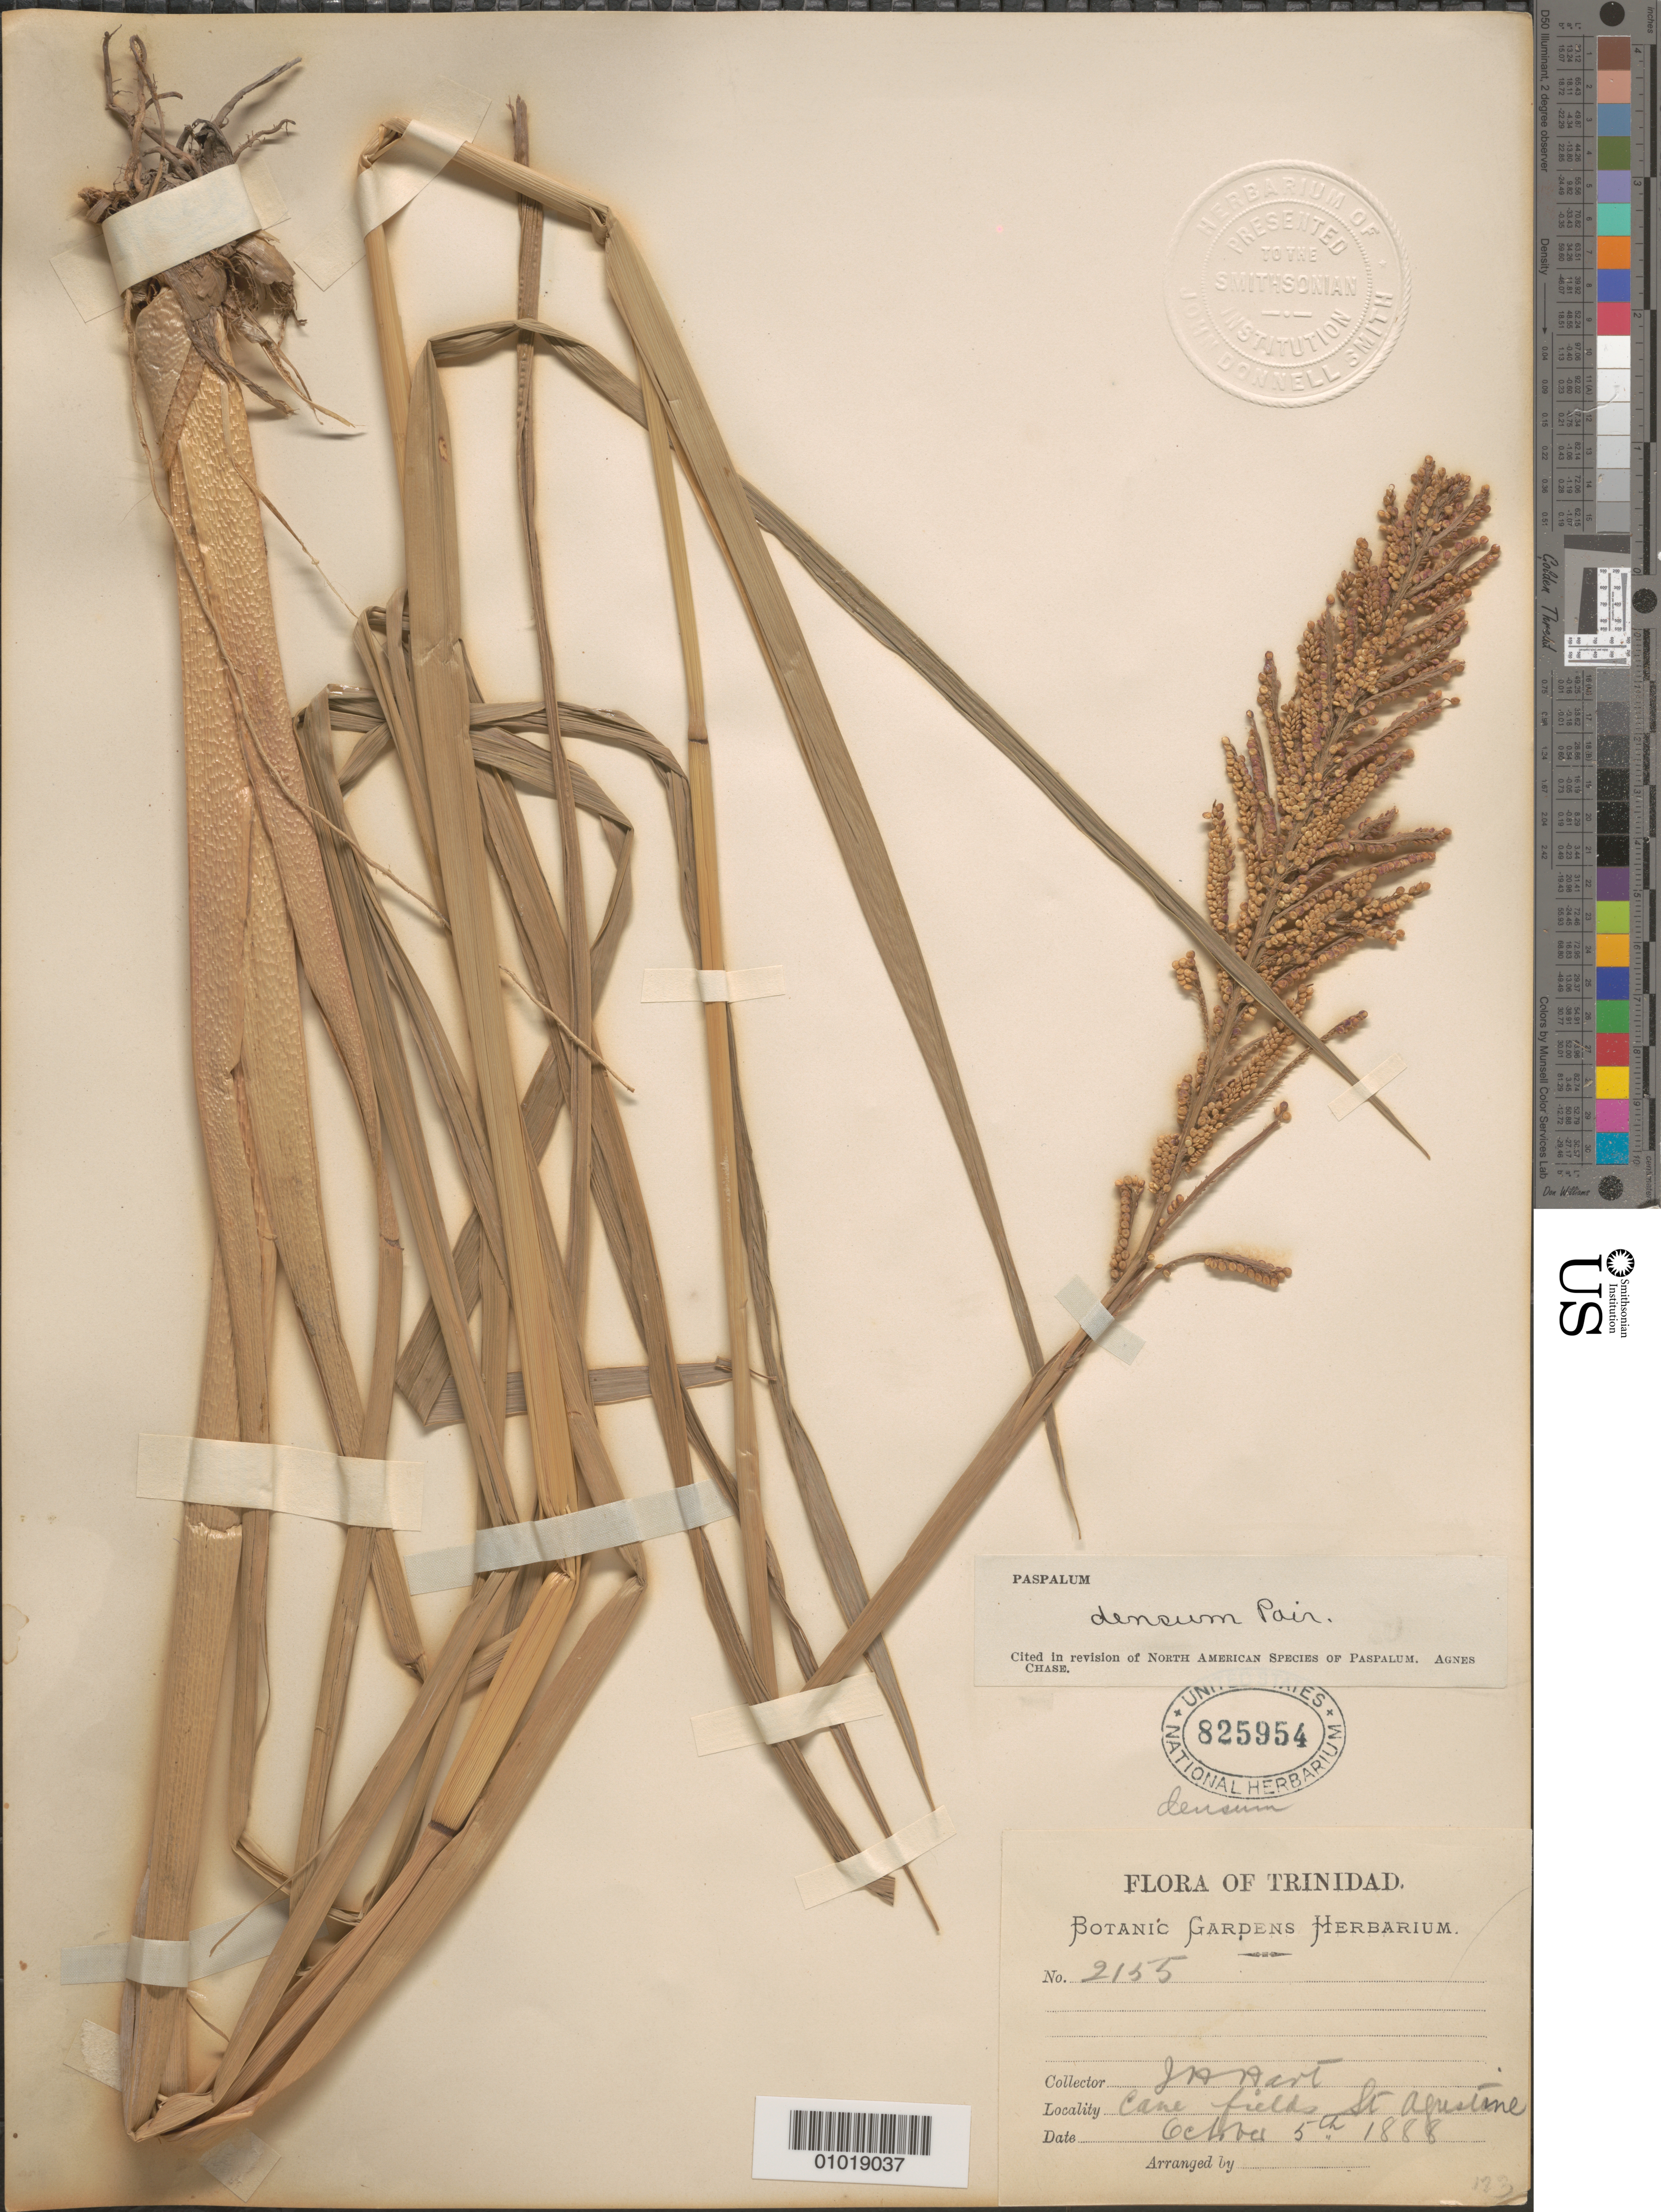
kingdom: Plantae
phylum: Tracheophyta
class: Liliopsida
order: Poales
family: Poaceae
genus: Paspalum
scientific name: Paspalum densum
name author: Poir.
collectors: A. Hart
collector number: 2155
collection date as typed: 05 Oct 1888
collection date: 1888-10-05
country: Trinidad and Tobago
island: Trinidad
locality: Cane Fields, St. Augustine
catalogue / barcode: US 825954